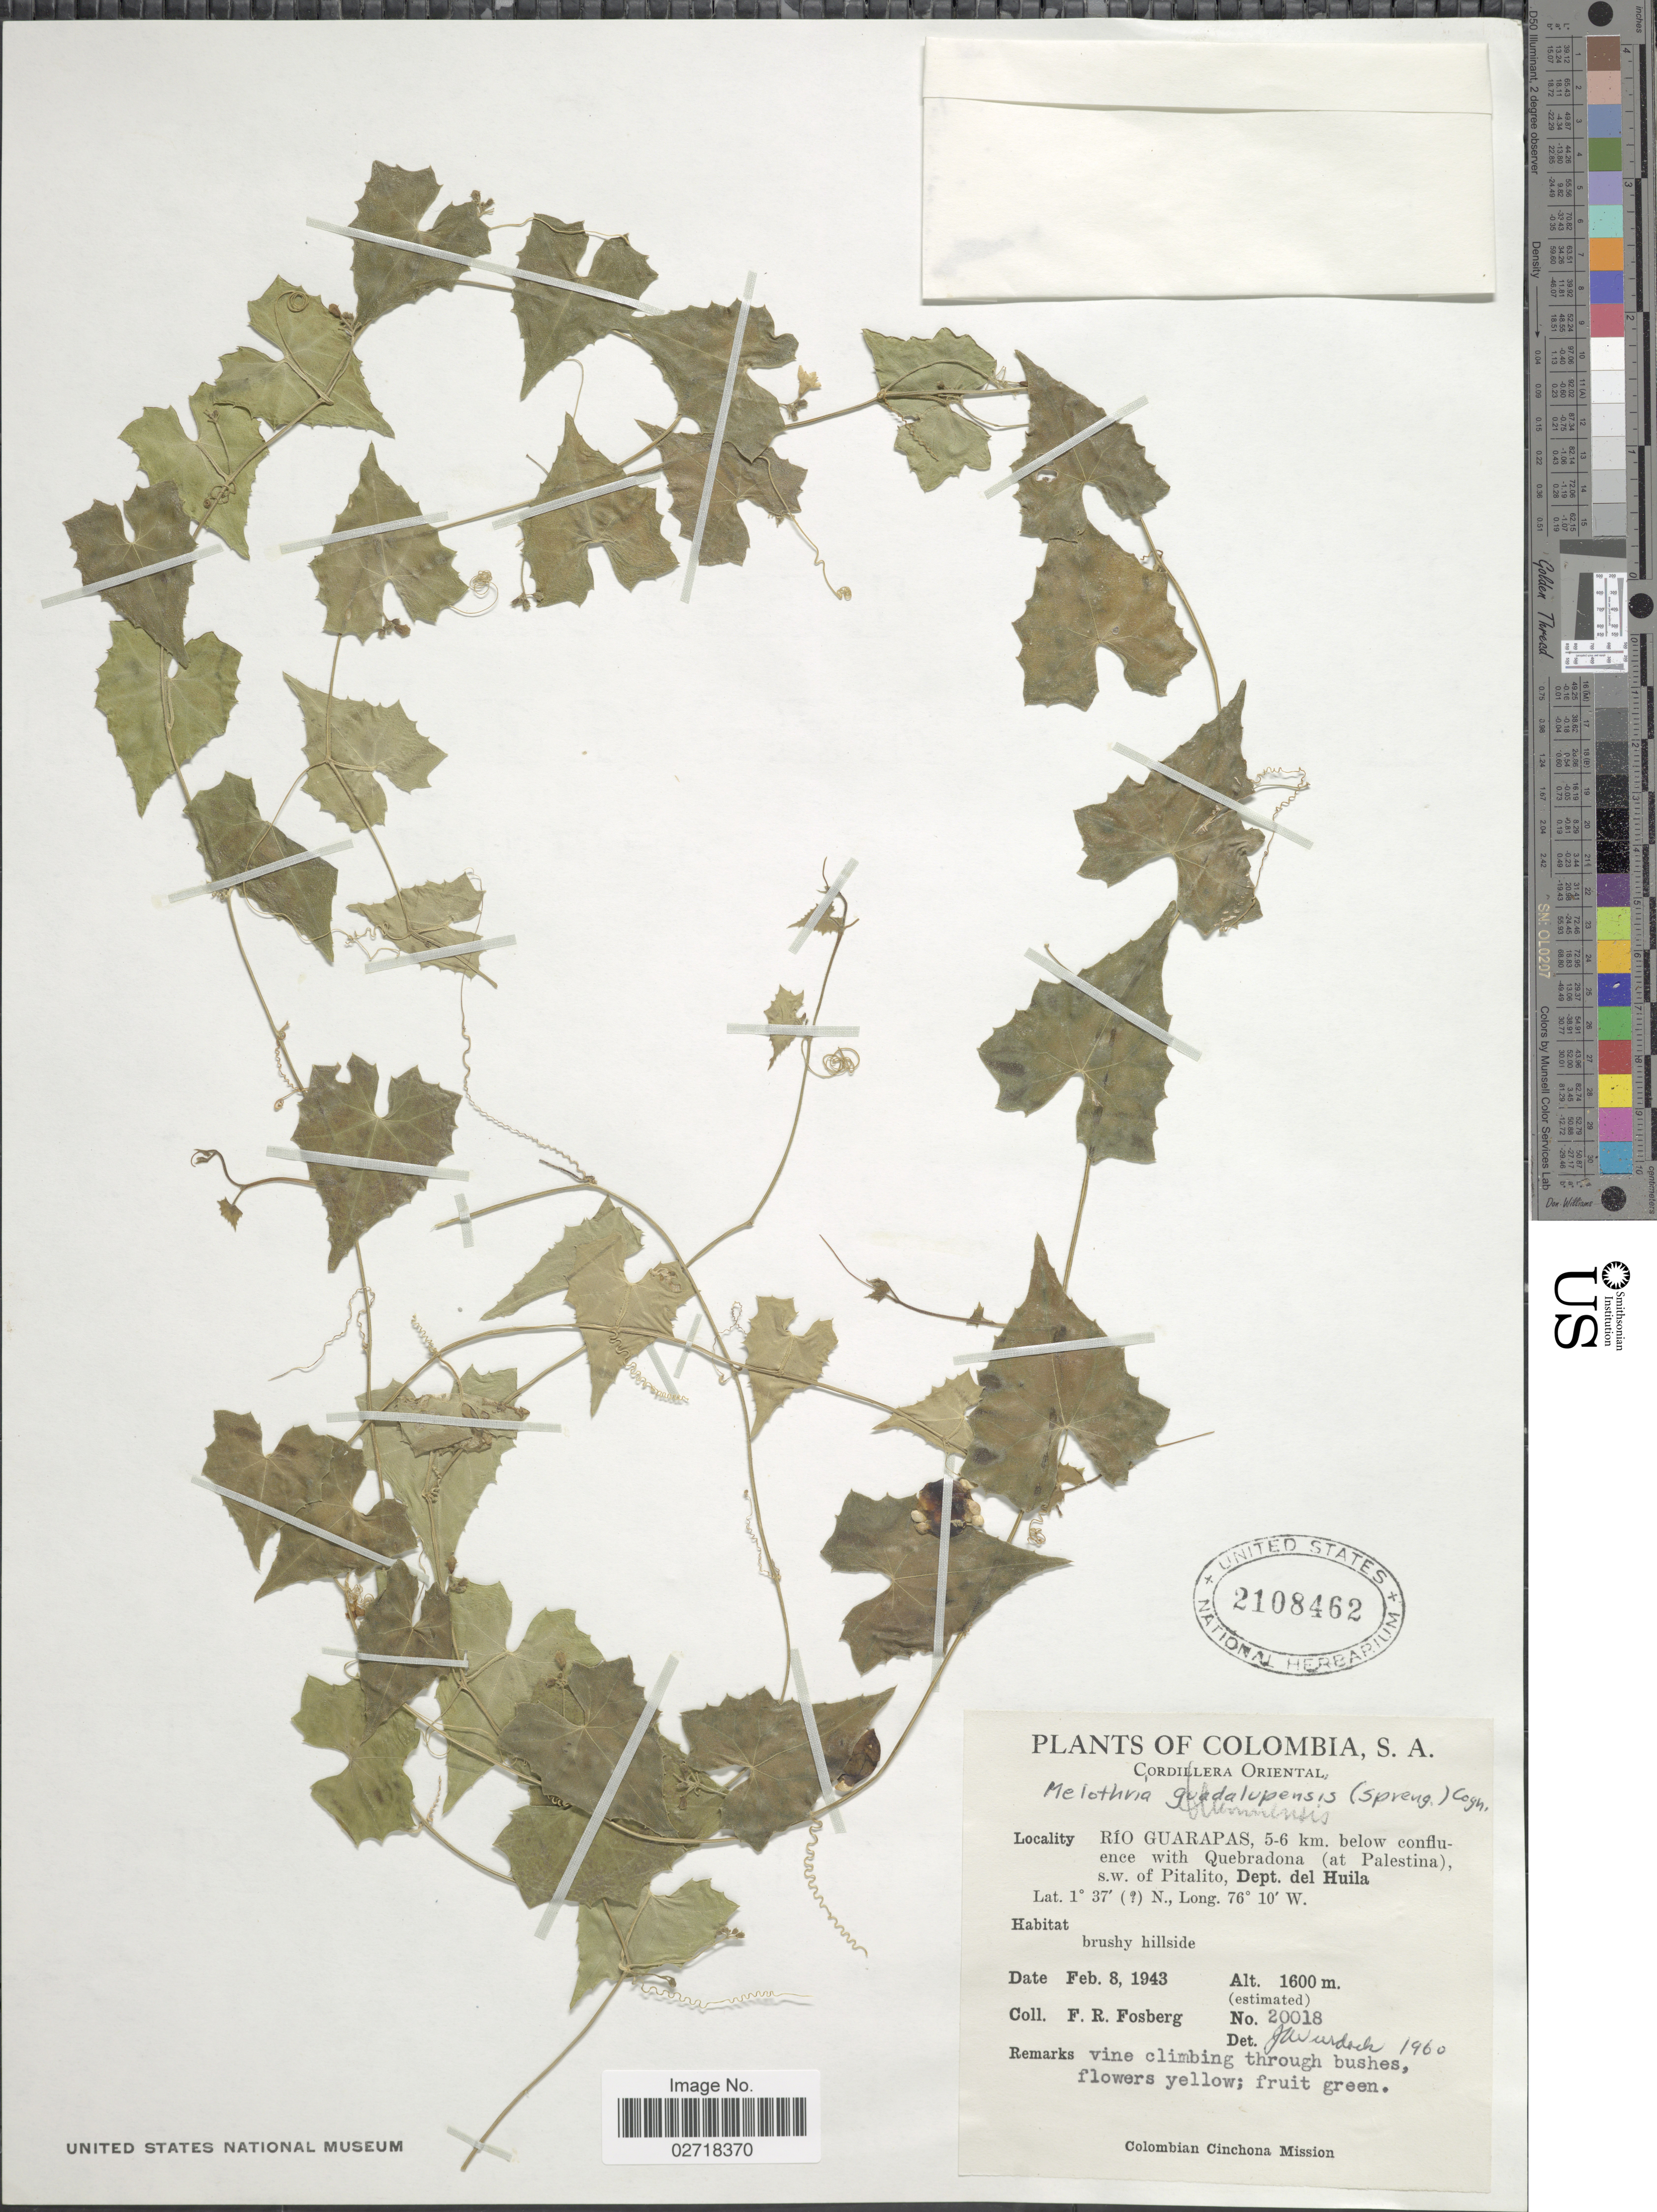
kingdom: Plantae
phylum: Tracheophyta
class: Magnoliopsida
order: Cucurbitales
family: Cucurbitaceae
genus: Melothria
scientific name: Melothria pendula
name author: L.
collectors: F. R. Fosberg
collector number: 20018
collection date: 1943-02-08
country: Colombia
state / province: Huila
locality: S.A. Cordillera Oriental. Rio Guarapas, 5-6 km below confluence wth Quebradona (at Palestina) s.w. of Pitalito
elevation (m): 1600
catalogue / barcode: US 2108462